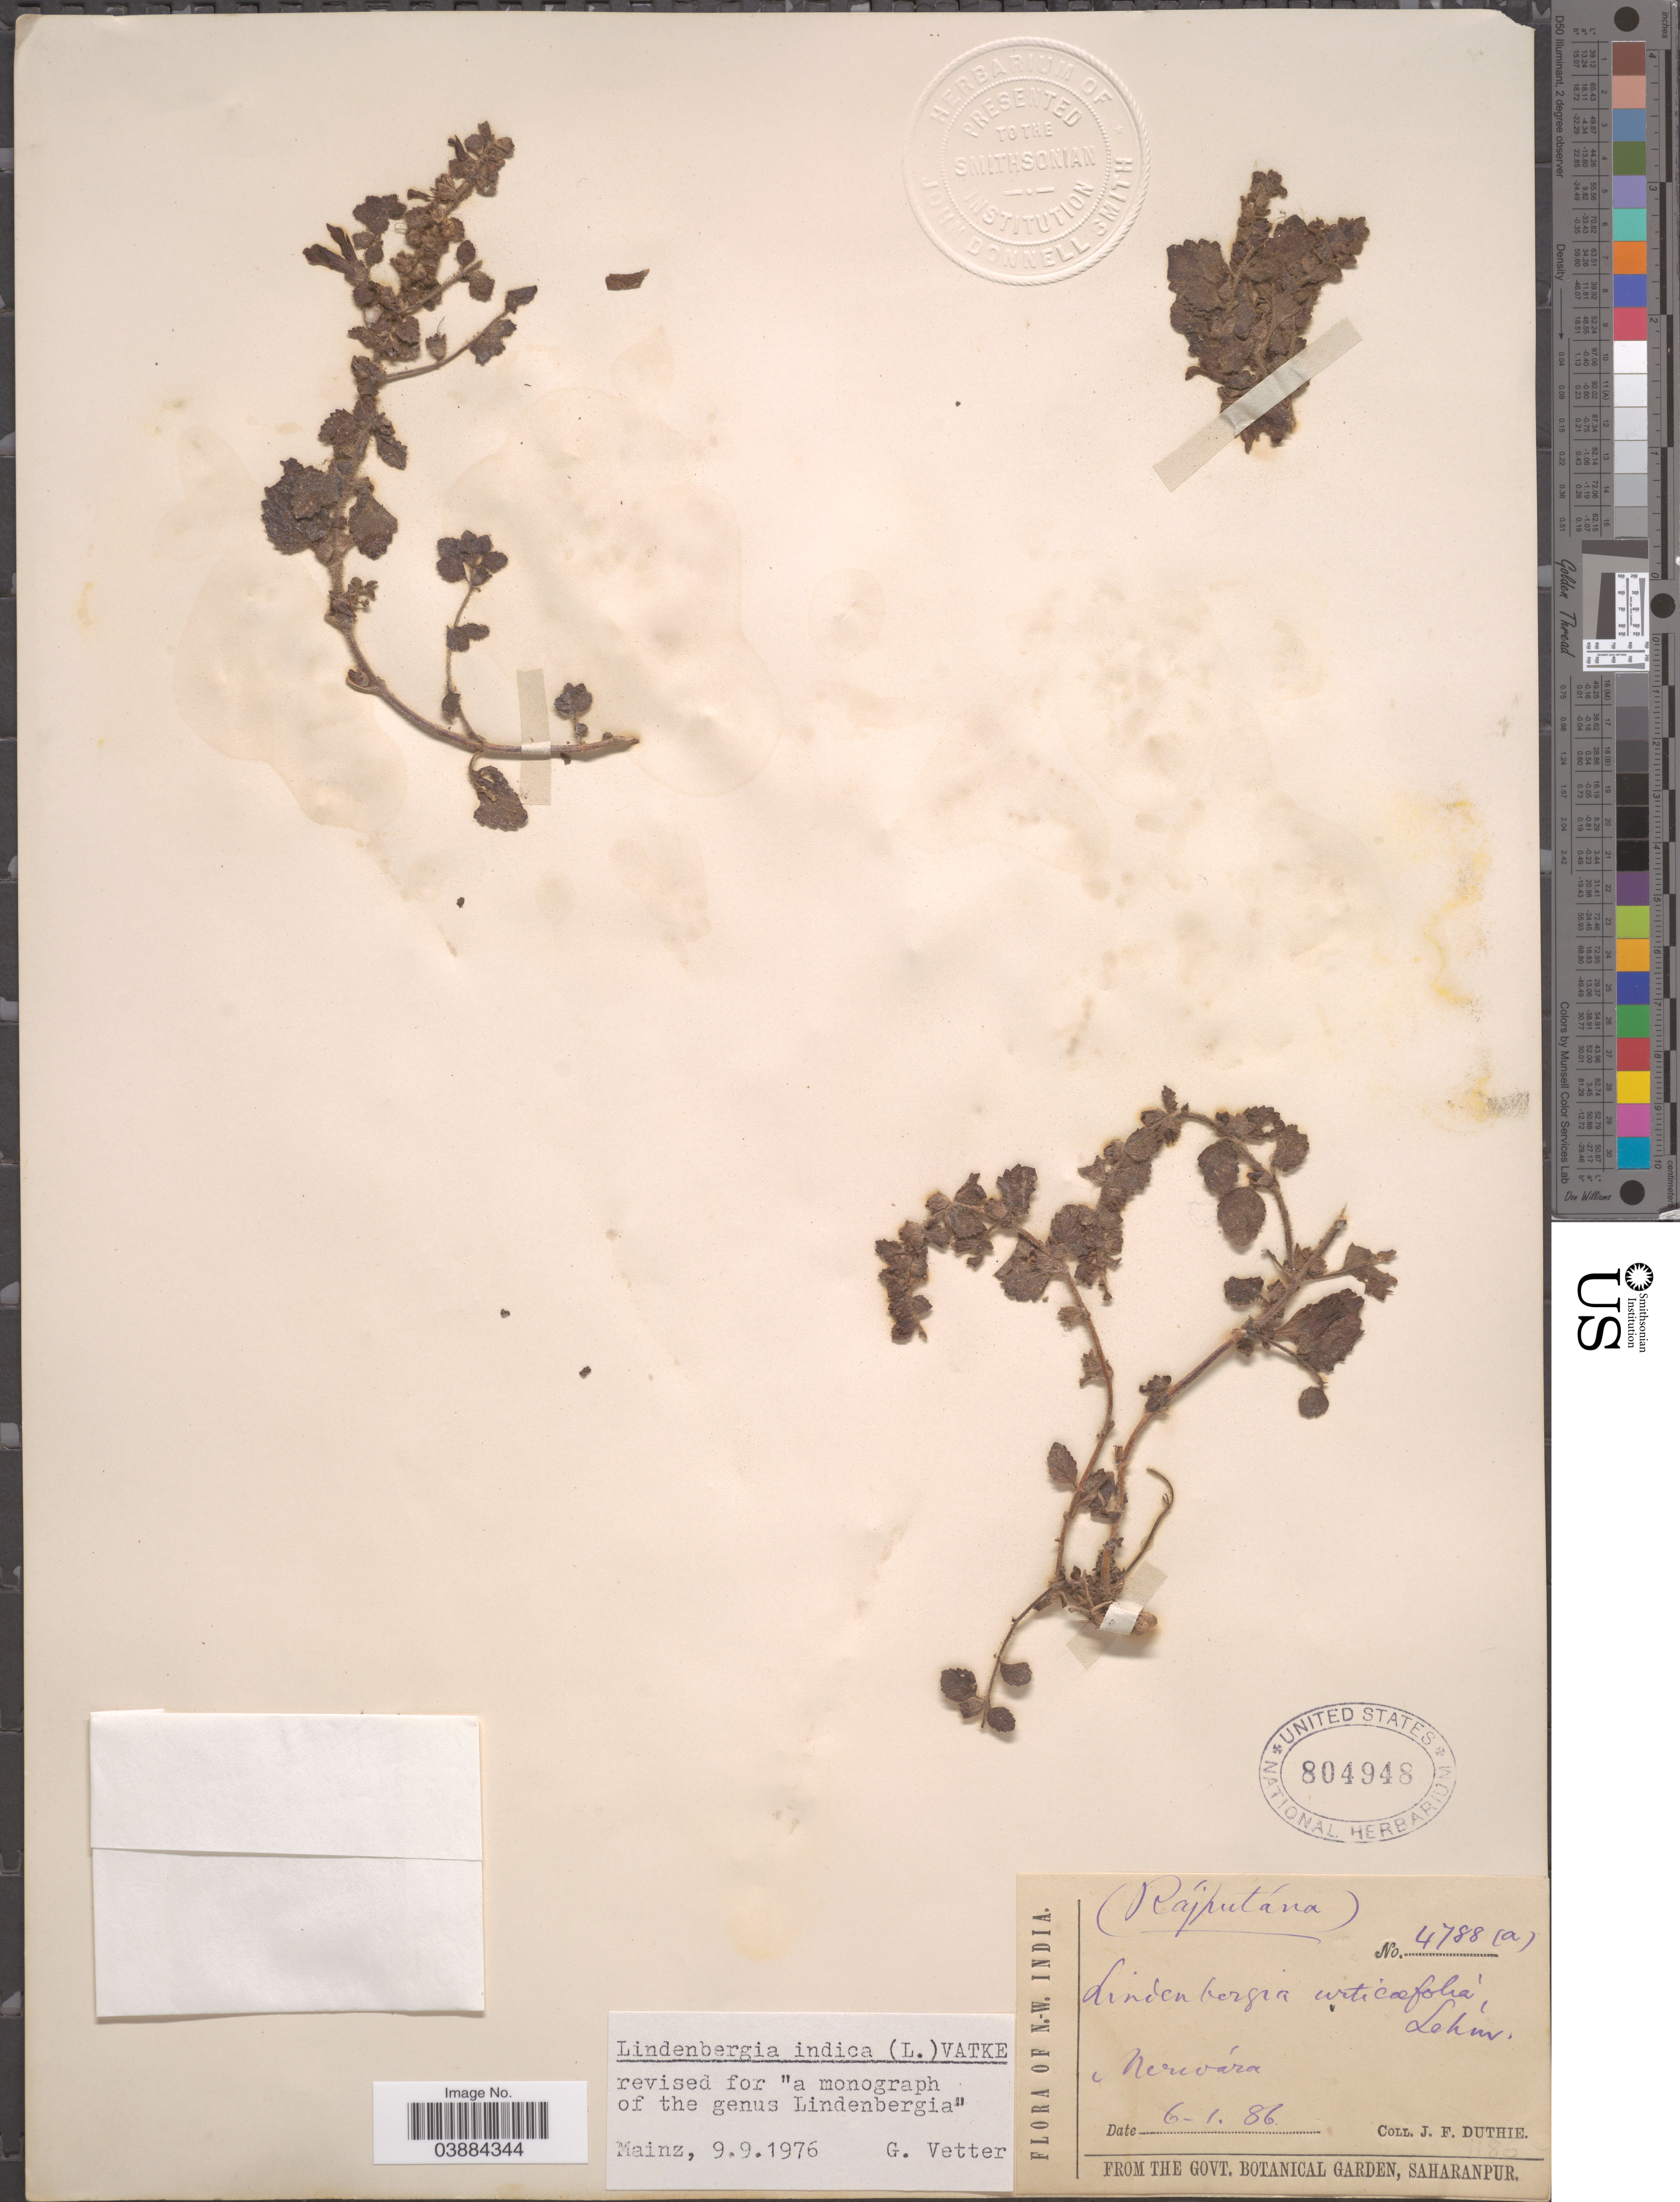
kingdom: Plantae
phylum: Tracheophyta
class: Magnoliopsida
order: Lamiales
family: Orobanchaceae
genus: Lindenbergia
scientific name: Lindenbergia indica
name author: (L.) Vatke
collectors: J. F. Duthie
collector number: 4788(a)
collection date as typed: Transcribed d/m/y: 6/1/86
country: India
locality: N.-W. India. Merivára.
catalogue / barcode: US 804948